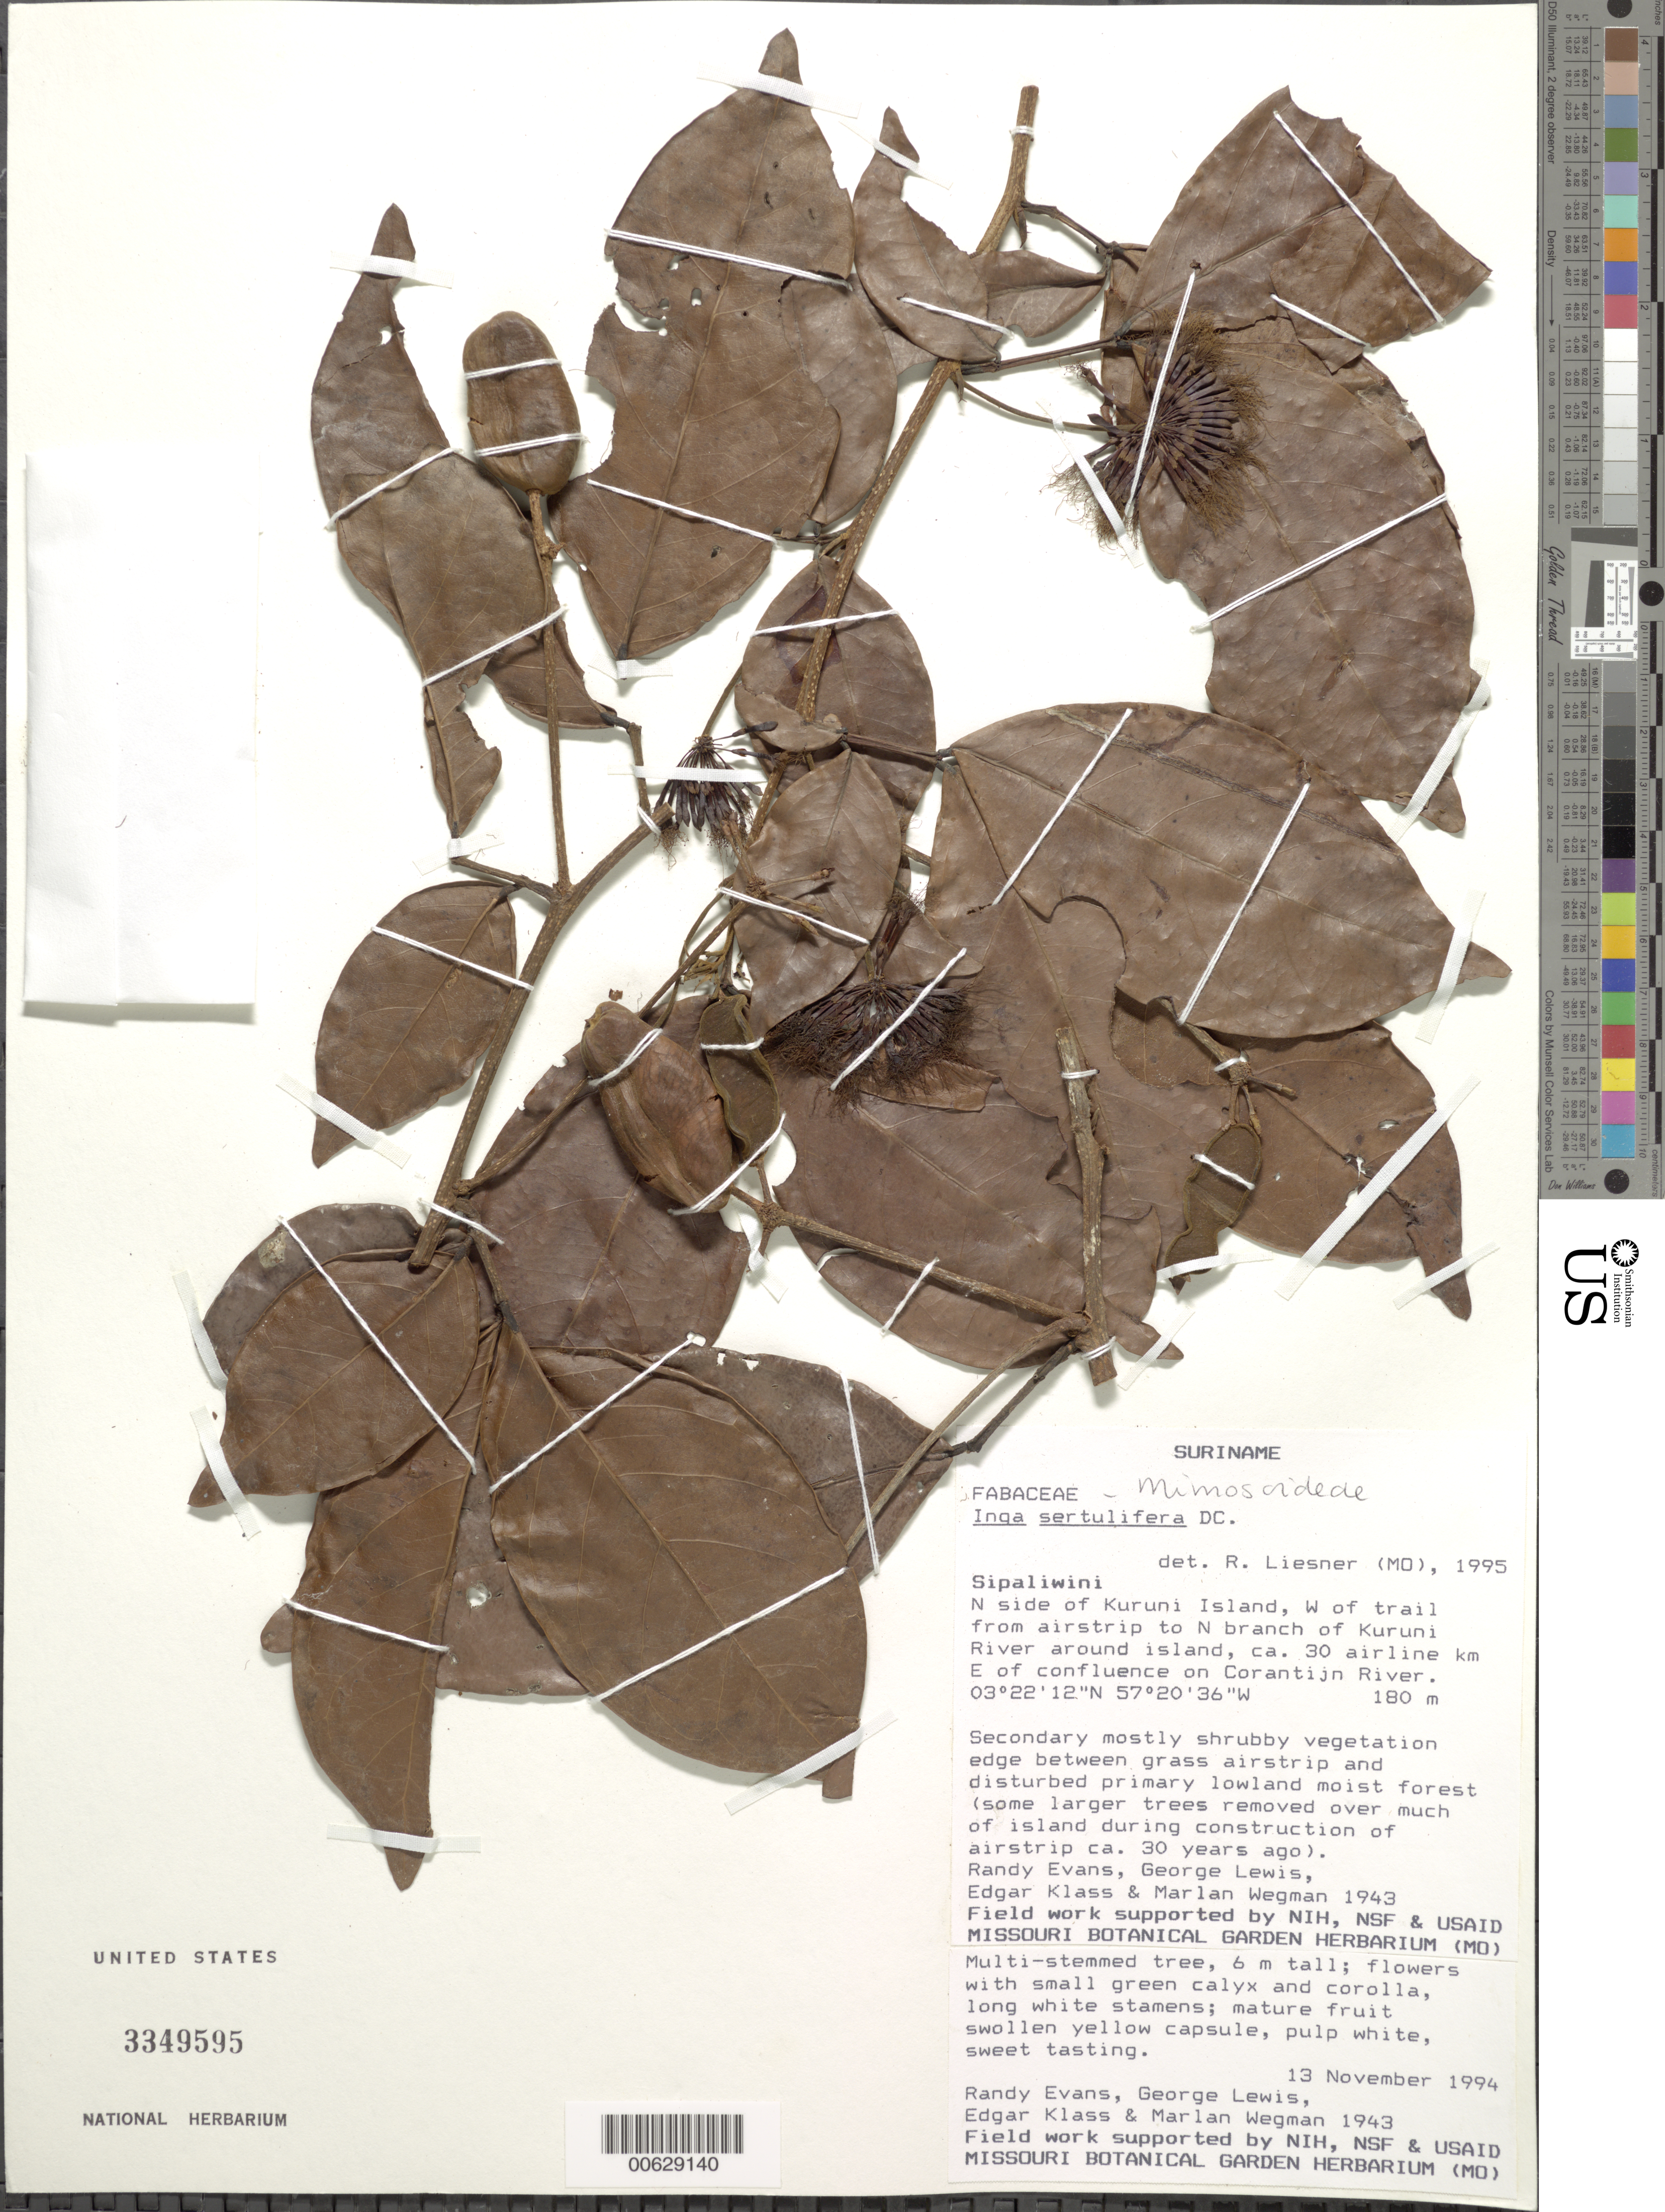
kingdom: Plantae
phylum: Tracheophyta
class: Magnoliopsida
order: Fabales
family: Fabaceae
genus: Inga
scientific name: Inga sertulifera subsp. sertulifera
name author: DC.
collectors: R. Evans, G. Lewis, E. Klass & M. Wegman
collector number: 1943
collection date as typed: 13-Nov-94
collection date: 1994-11-13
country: Suriname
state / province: Sipaliwini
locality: Kuruni Island, N side, W of trail from airstrip to N branch of Kuruni R., ca 30 airline km E of confluence on Corantijn R.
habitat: Secondary mostly shrubby vegetation near airstrip and disturbed primary lowland moist forest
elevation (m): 180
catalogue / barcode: US 3349595